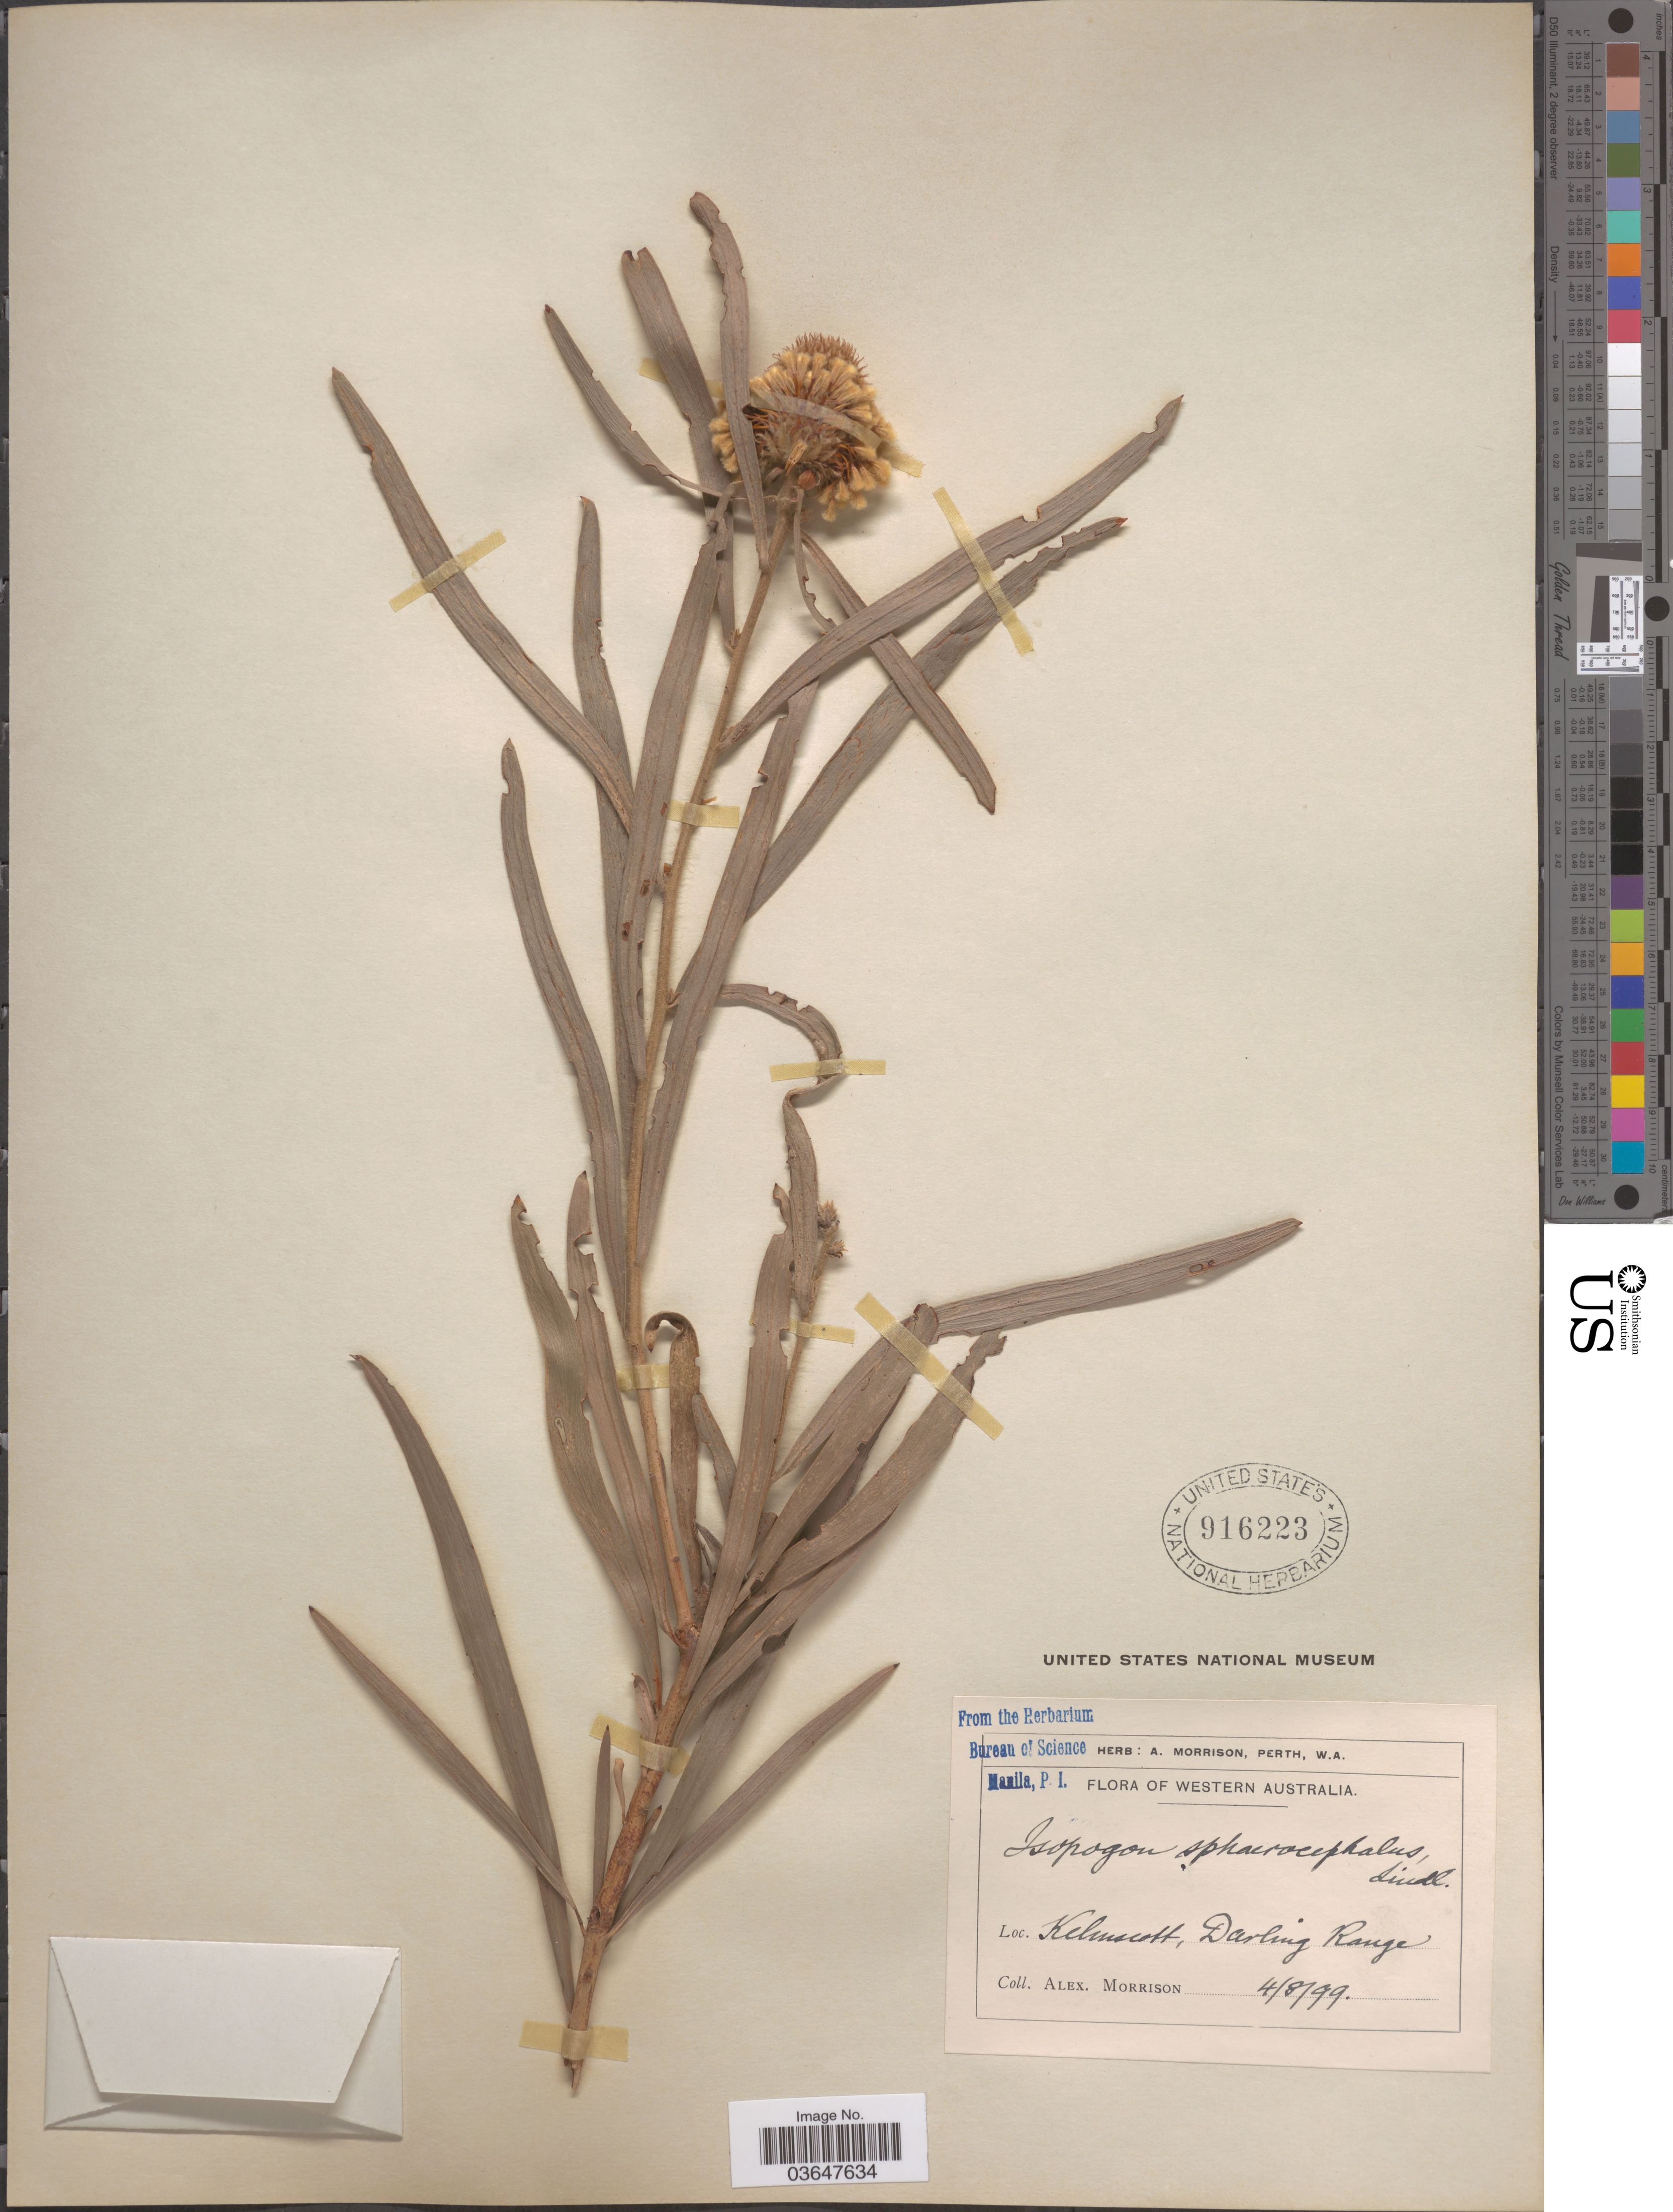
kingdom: Plantae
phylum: Tracheophyta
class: Magnoliopsida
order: Proteales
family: Proteaceae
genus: Isopogon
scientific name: Isopogon sphaerocephalus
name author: Lindl.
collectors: A. Morrison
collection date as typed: Transcribed d/m/y: 4/8/99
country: Australia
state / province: Western Australia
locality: Kelmscott, Darling Range.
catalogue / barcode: US 916223